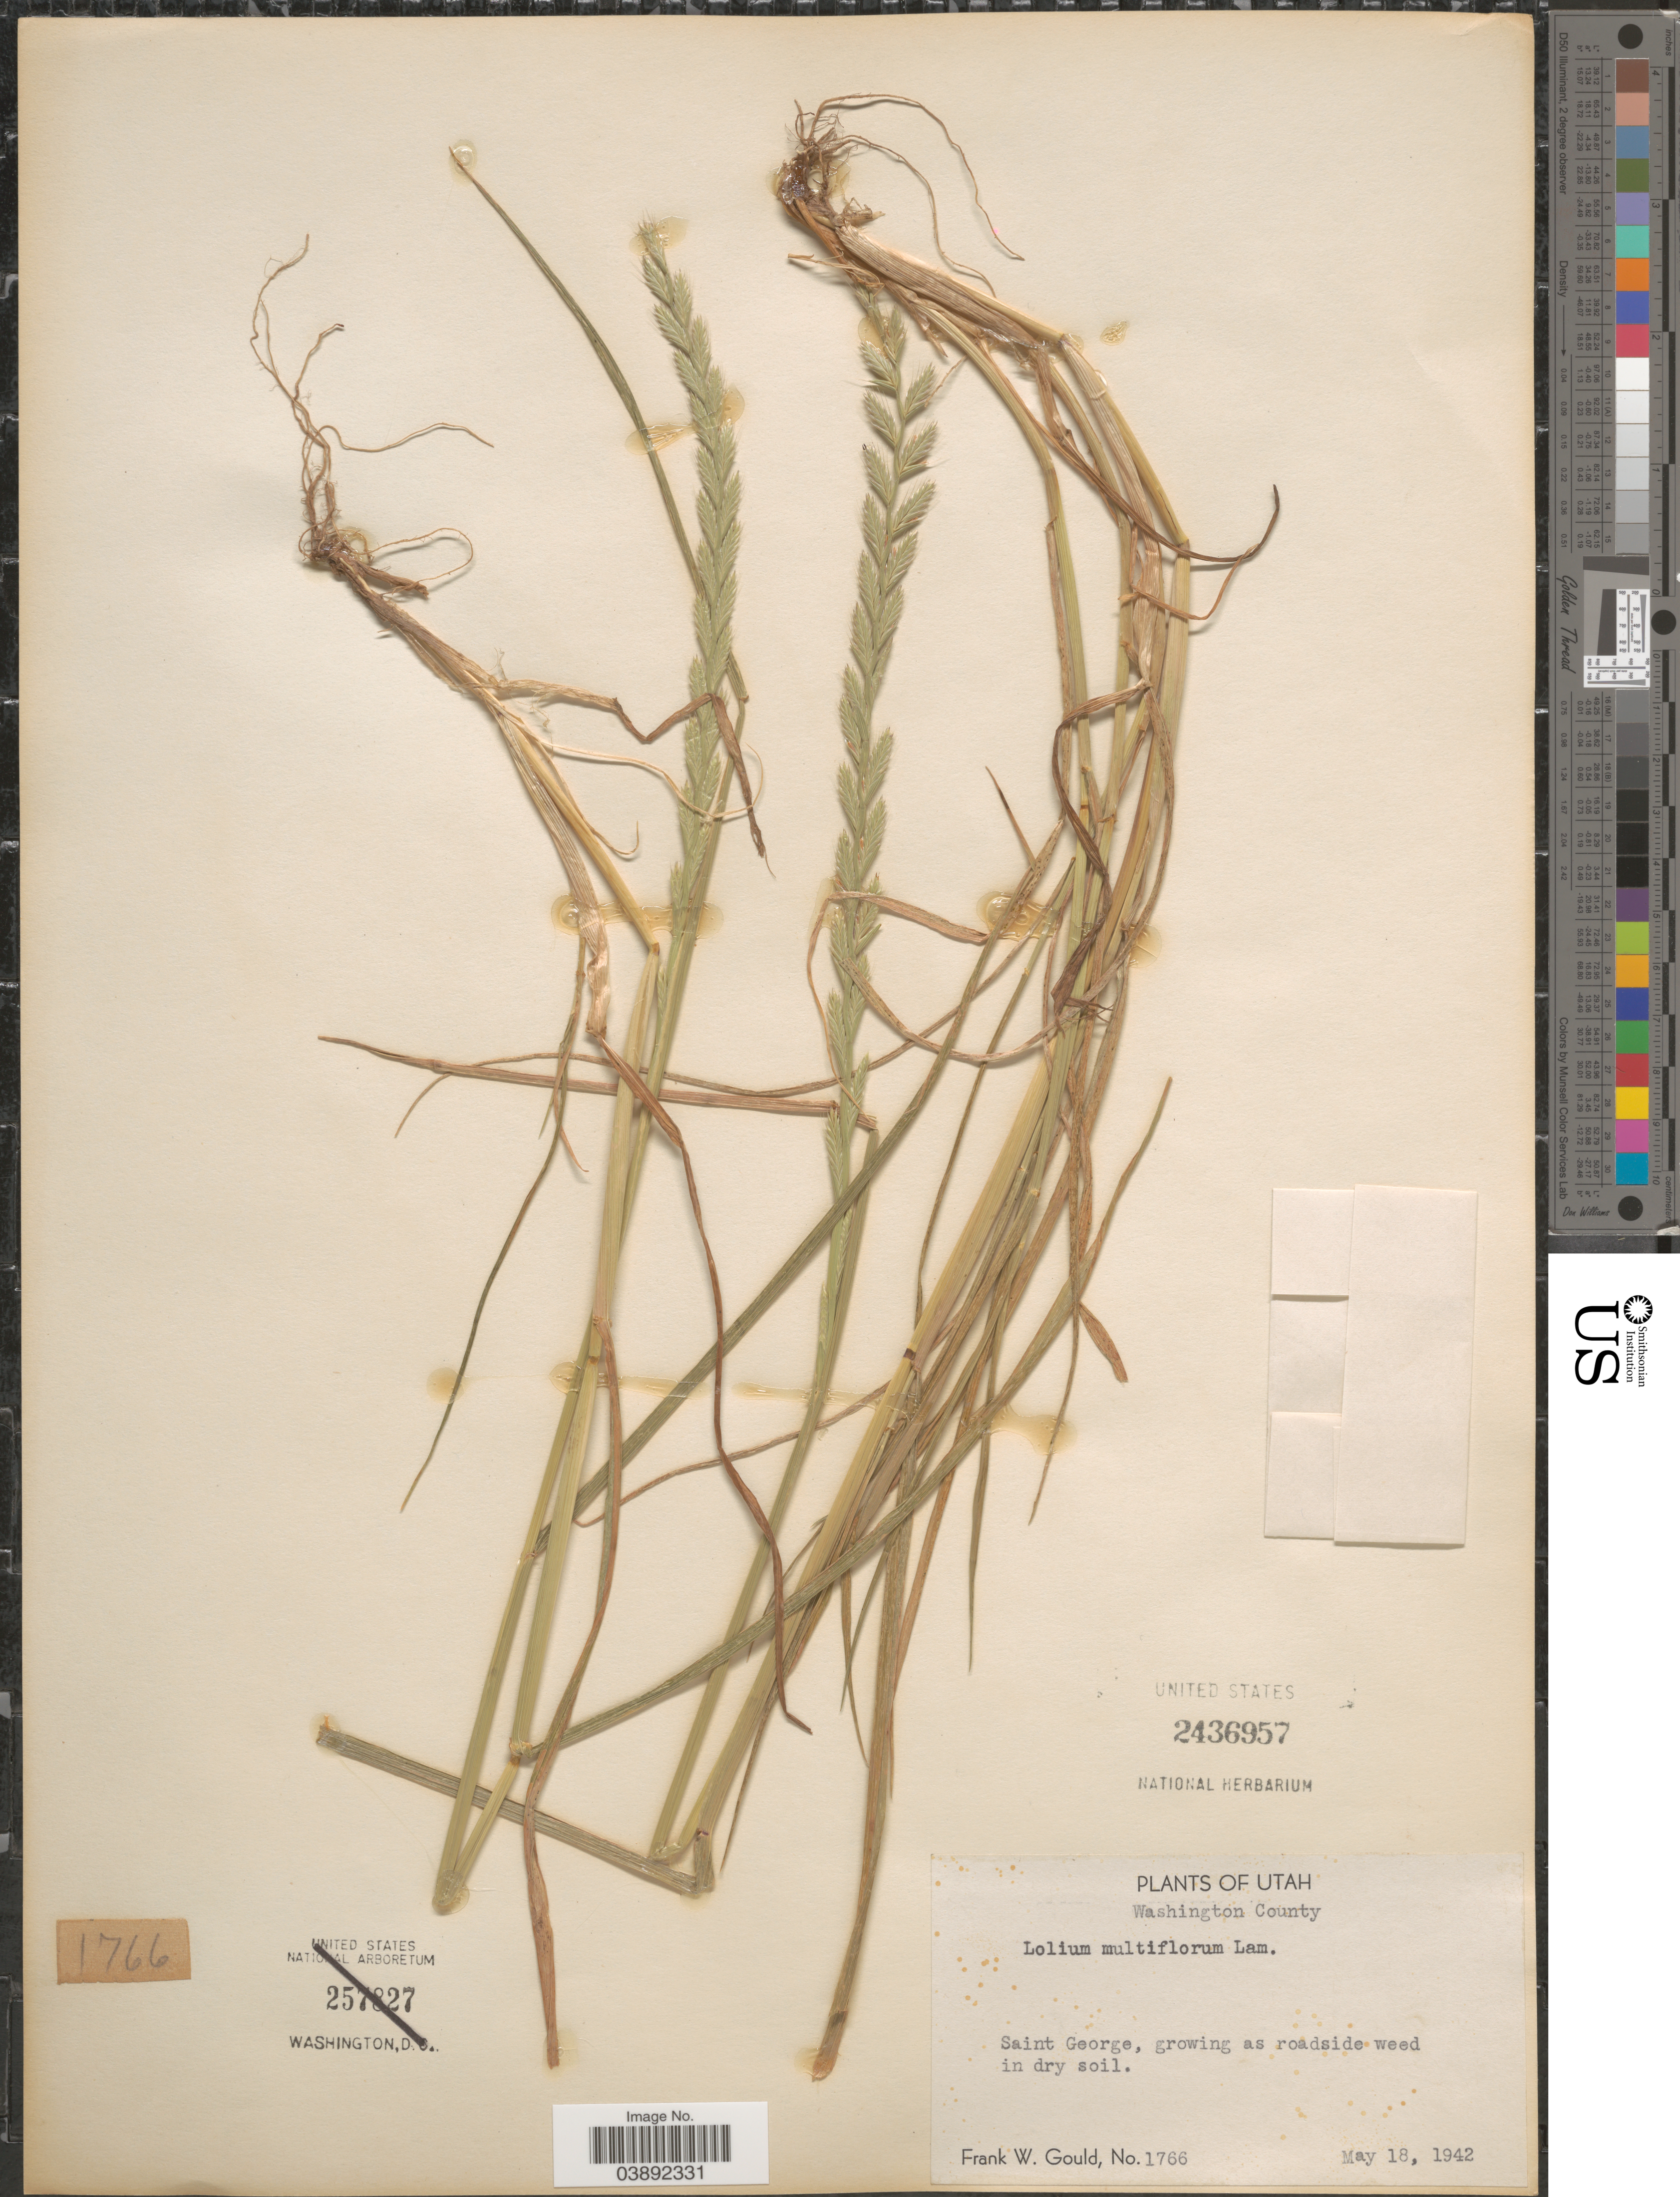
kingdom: Plantae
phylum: Tracheophyta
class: Liliopsida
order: Poales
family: Poaceae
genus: Lolium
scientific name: Lolium multiflorum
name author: Lam.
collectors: F. W. Gould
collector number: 1766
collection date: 1942-05-15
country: United States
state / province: Utah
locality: Washington County. Saint George, growing as roadside weed in dry soil.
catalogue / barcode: US 2436957